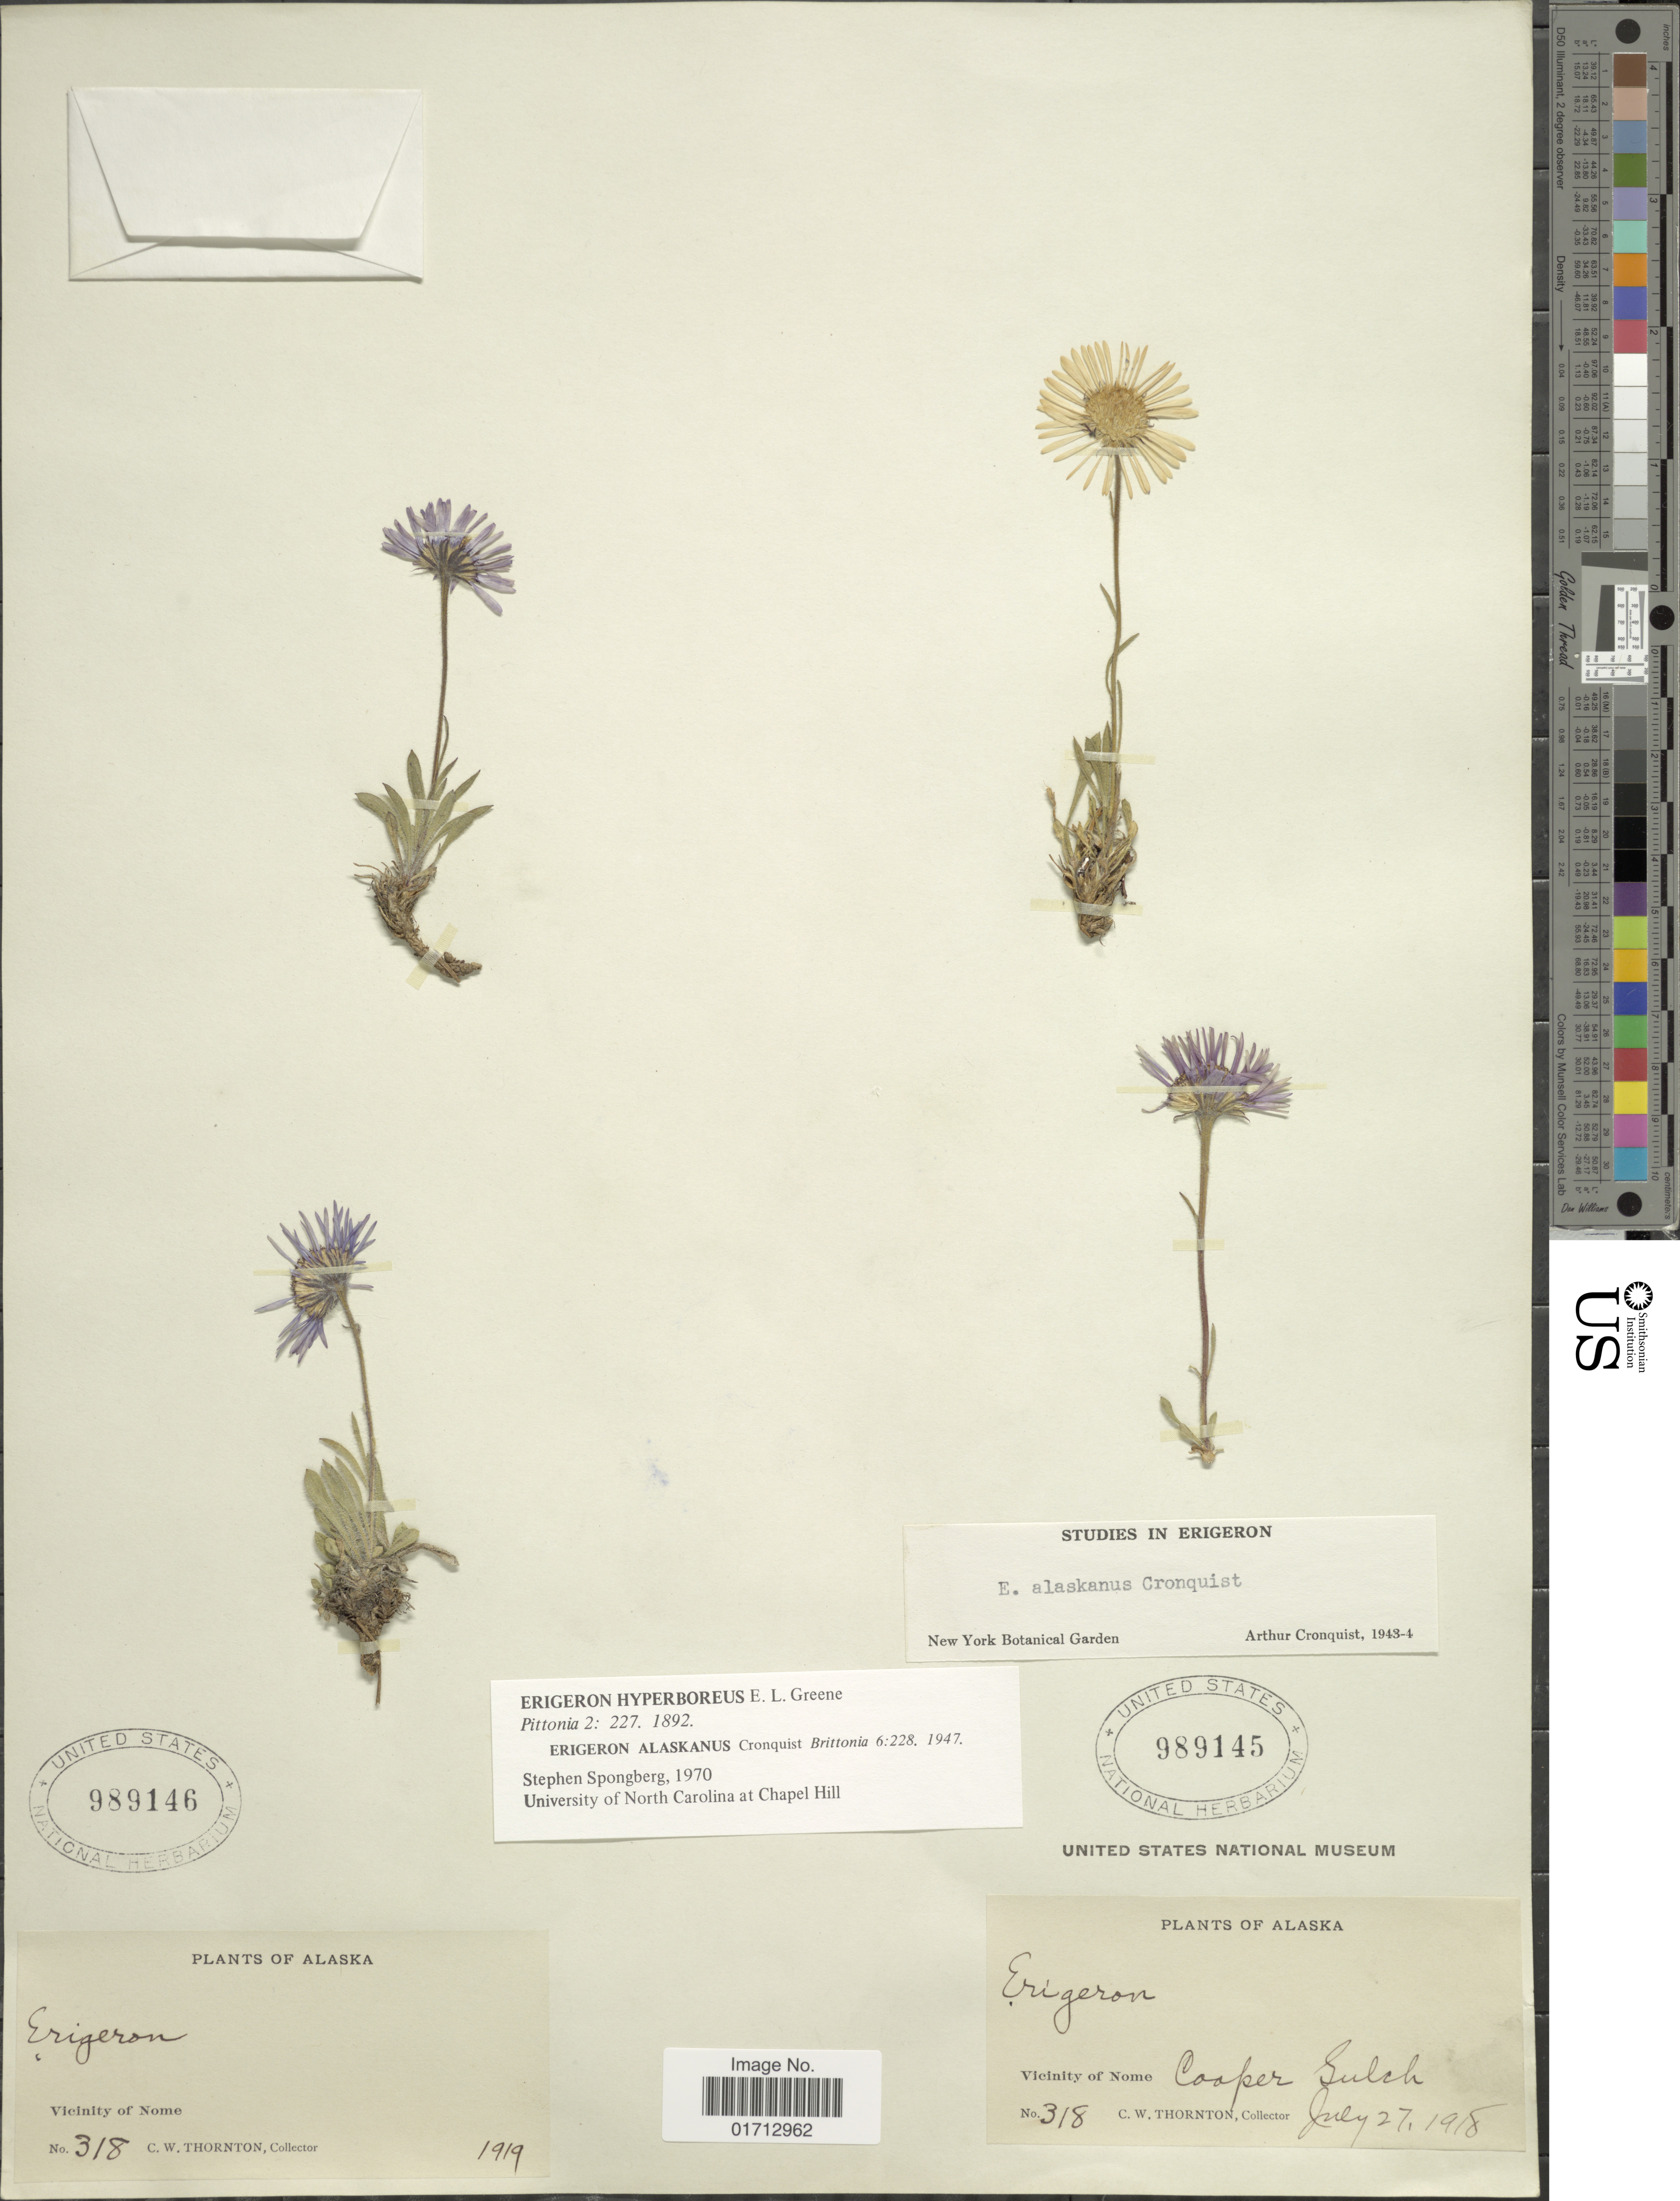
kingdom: Plantae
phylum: Tracheophyta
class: Magnoliopsida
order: Asterales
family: Asteraceae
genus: Erigeron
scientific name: Erigeron hyperboreus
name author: Greene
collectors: C. Thornton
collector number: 318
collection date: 1918-08-27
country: United States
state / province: Alaska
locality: Vicinity of Nome, Cooper Gulch.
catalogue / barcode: US 989145-2